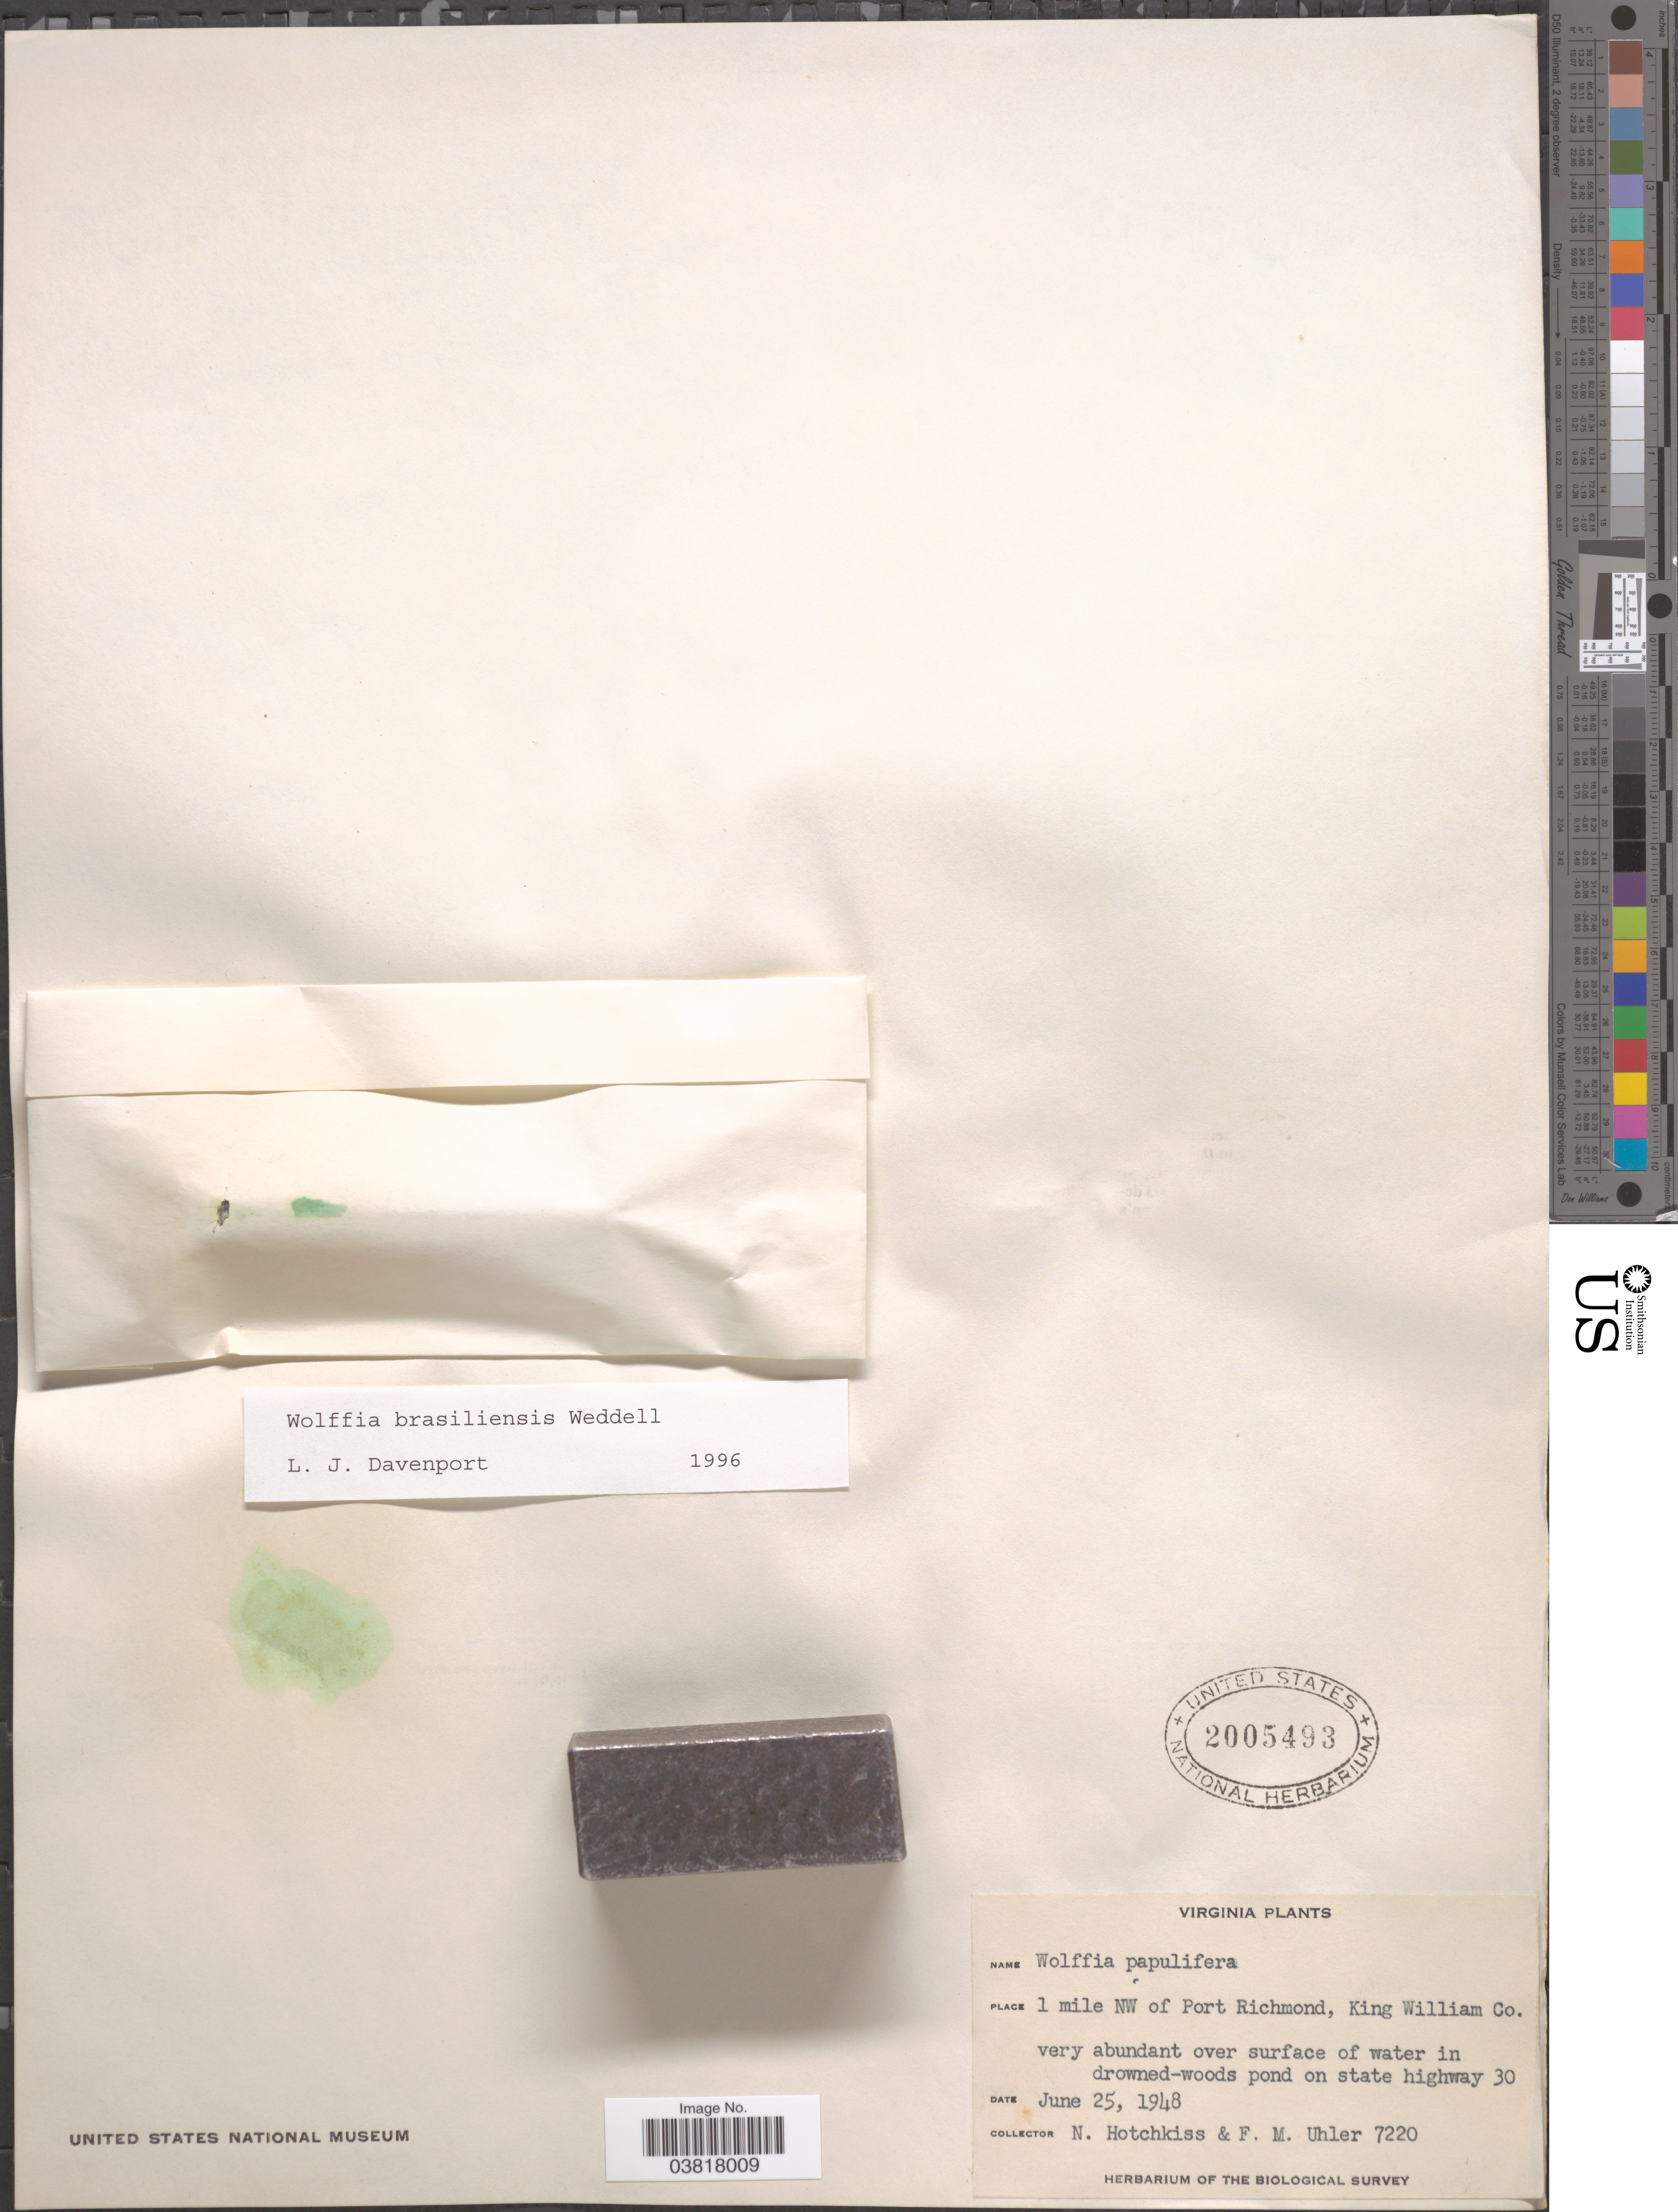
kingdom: Plantae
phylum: Tracheophyta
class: Liliopsida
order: Alismatales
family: Araceae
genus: Wolffia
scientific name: Wolffia brasiliensis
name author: Wedd.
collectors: N. Hotchkiss & F. M. Uhler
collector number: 7220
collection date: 1948-06-25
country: United States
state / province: Virginia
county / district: King William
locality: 1 mile NW of Port Richmond, On state highway 30.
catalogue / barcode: US 2005493